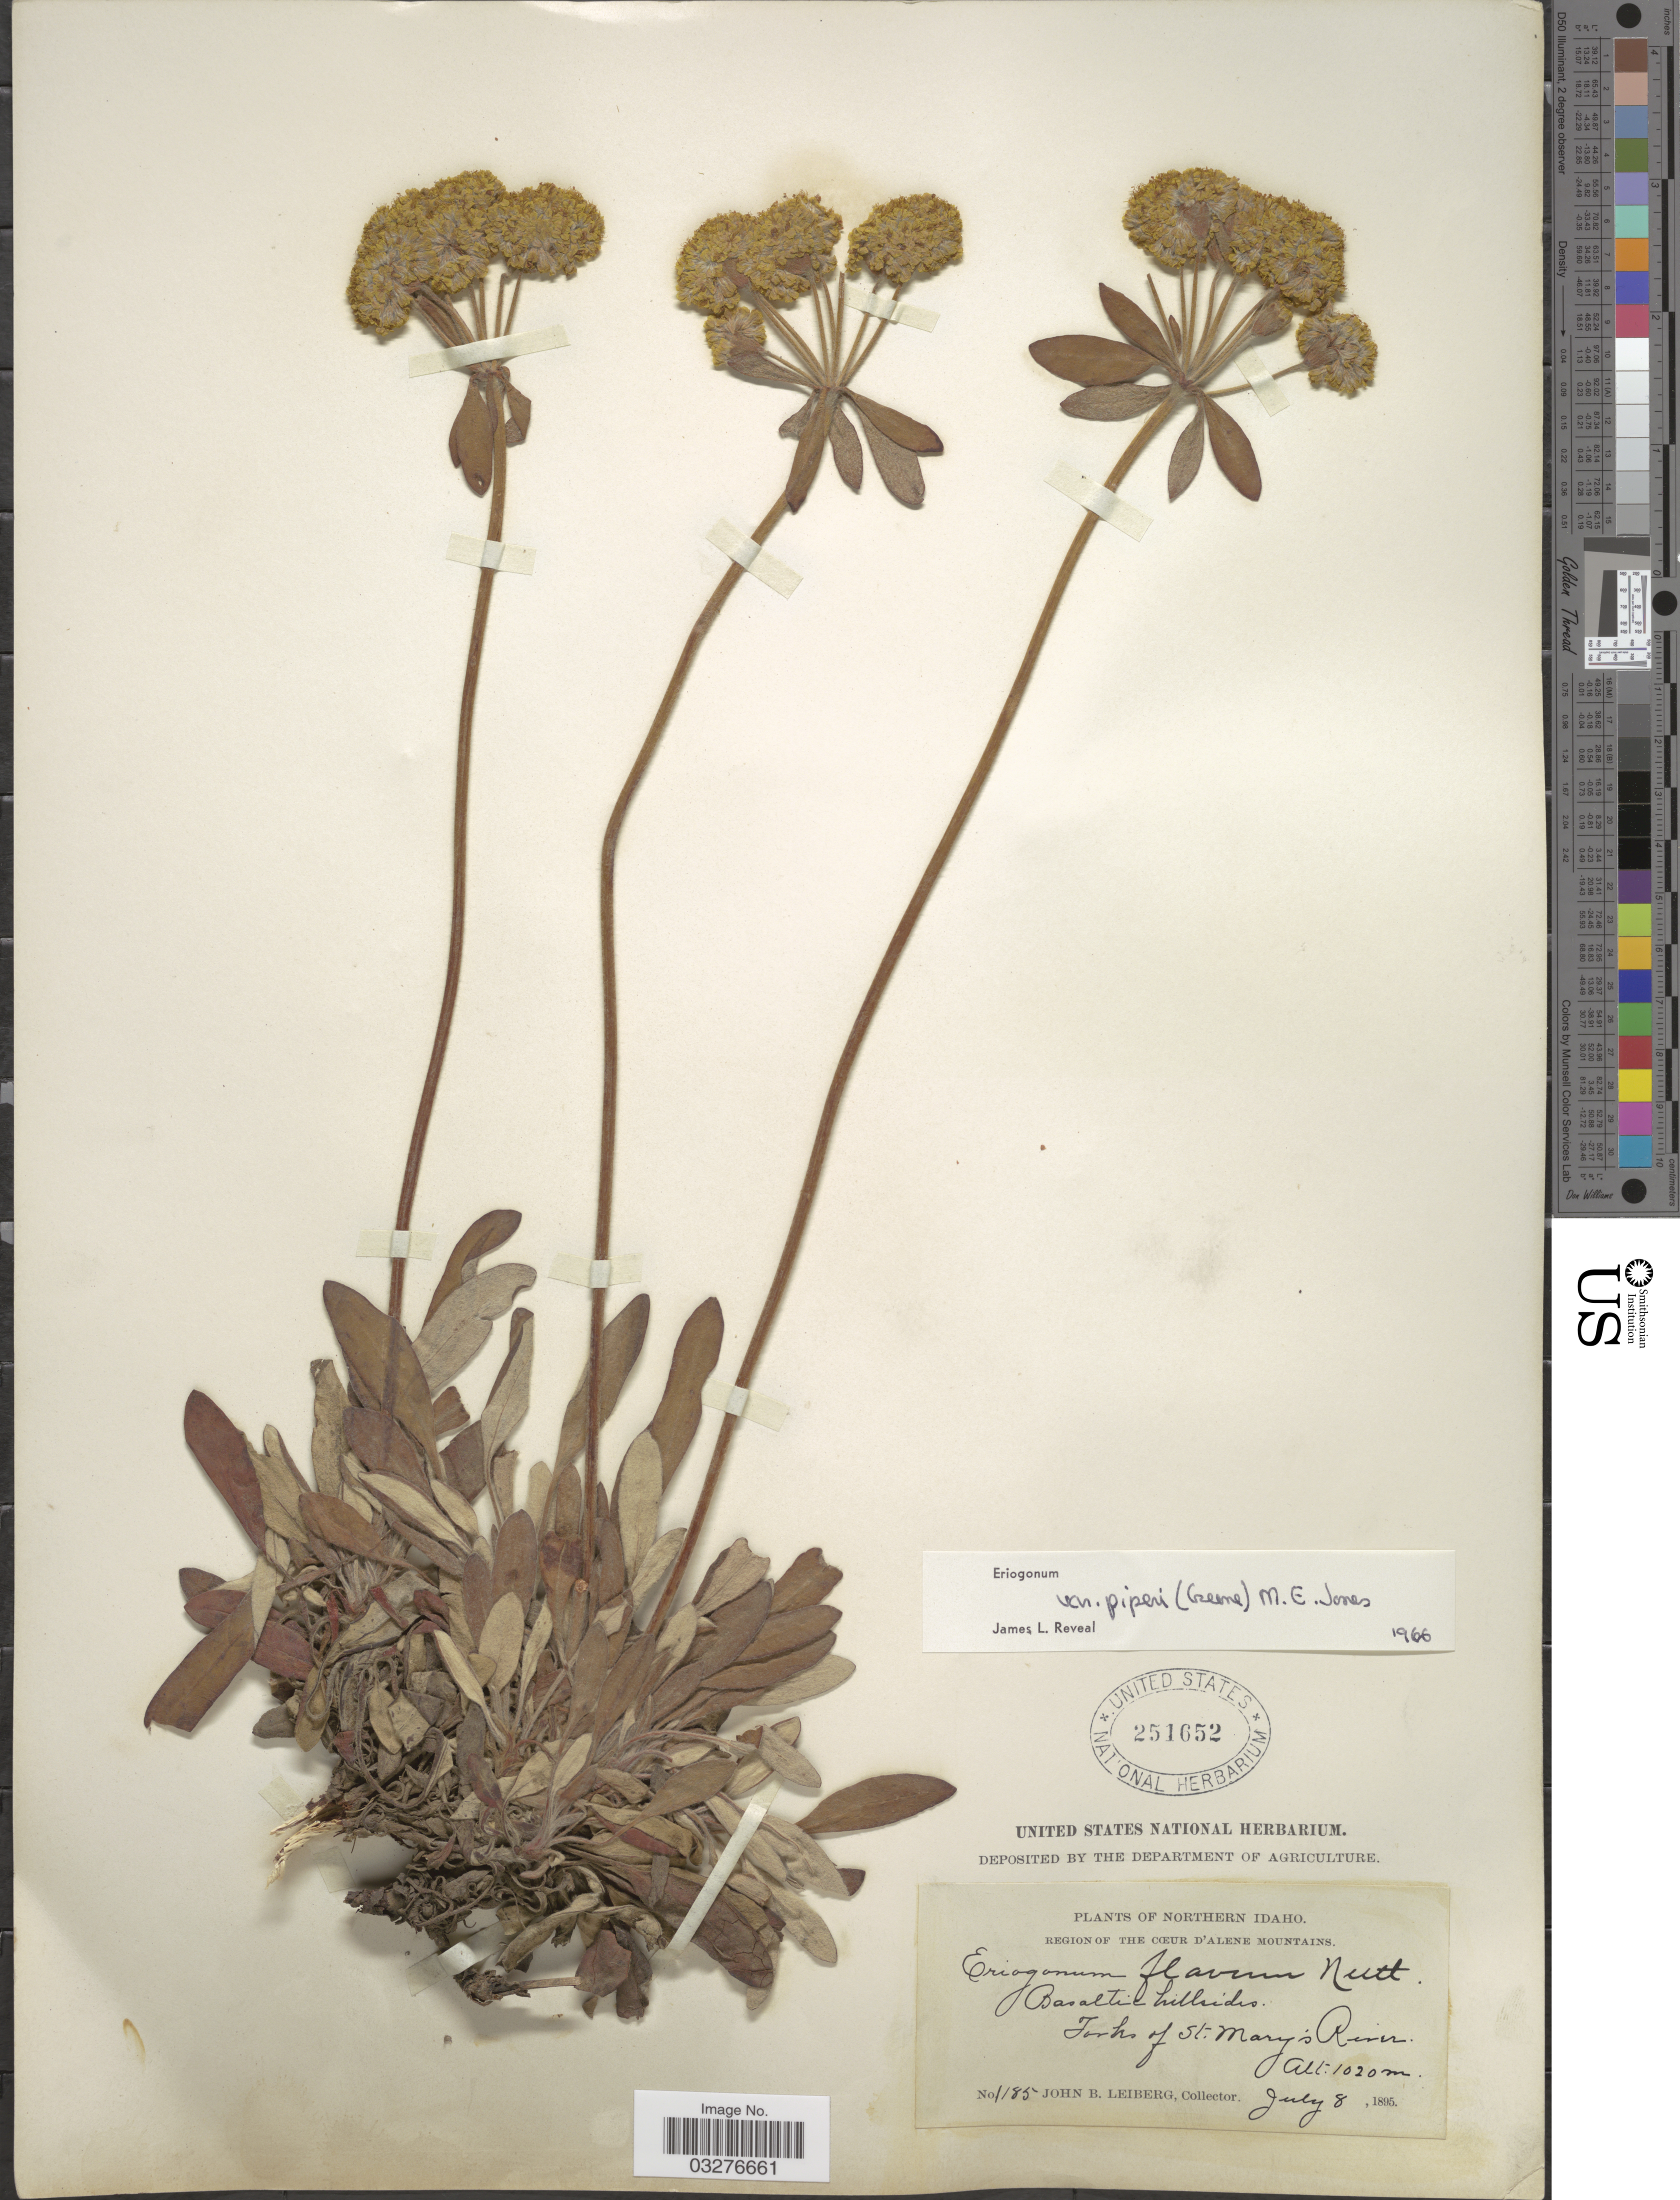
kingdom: Plantae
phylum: Tracheophyta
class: Magnoliopsida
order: Caryophyllales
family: Polygonaceae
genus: Eriogonum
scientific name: Eriogonum flavum var. piperi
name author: M.E. Jones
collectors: J. B. Leiberg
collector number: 1185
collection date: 1895-07-08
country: United States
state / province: Idaho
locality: Northern Idaho, Region of the Cœur d'Alene Mountains, Basaltic hillsides, Forks of St. Mary's River.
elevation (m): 1020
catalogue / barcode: US 251652